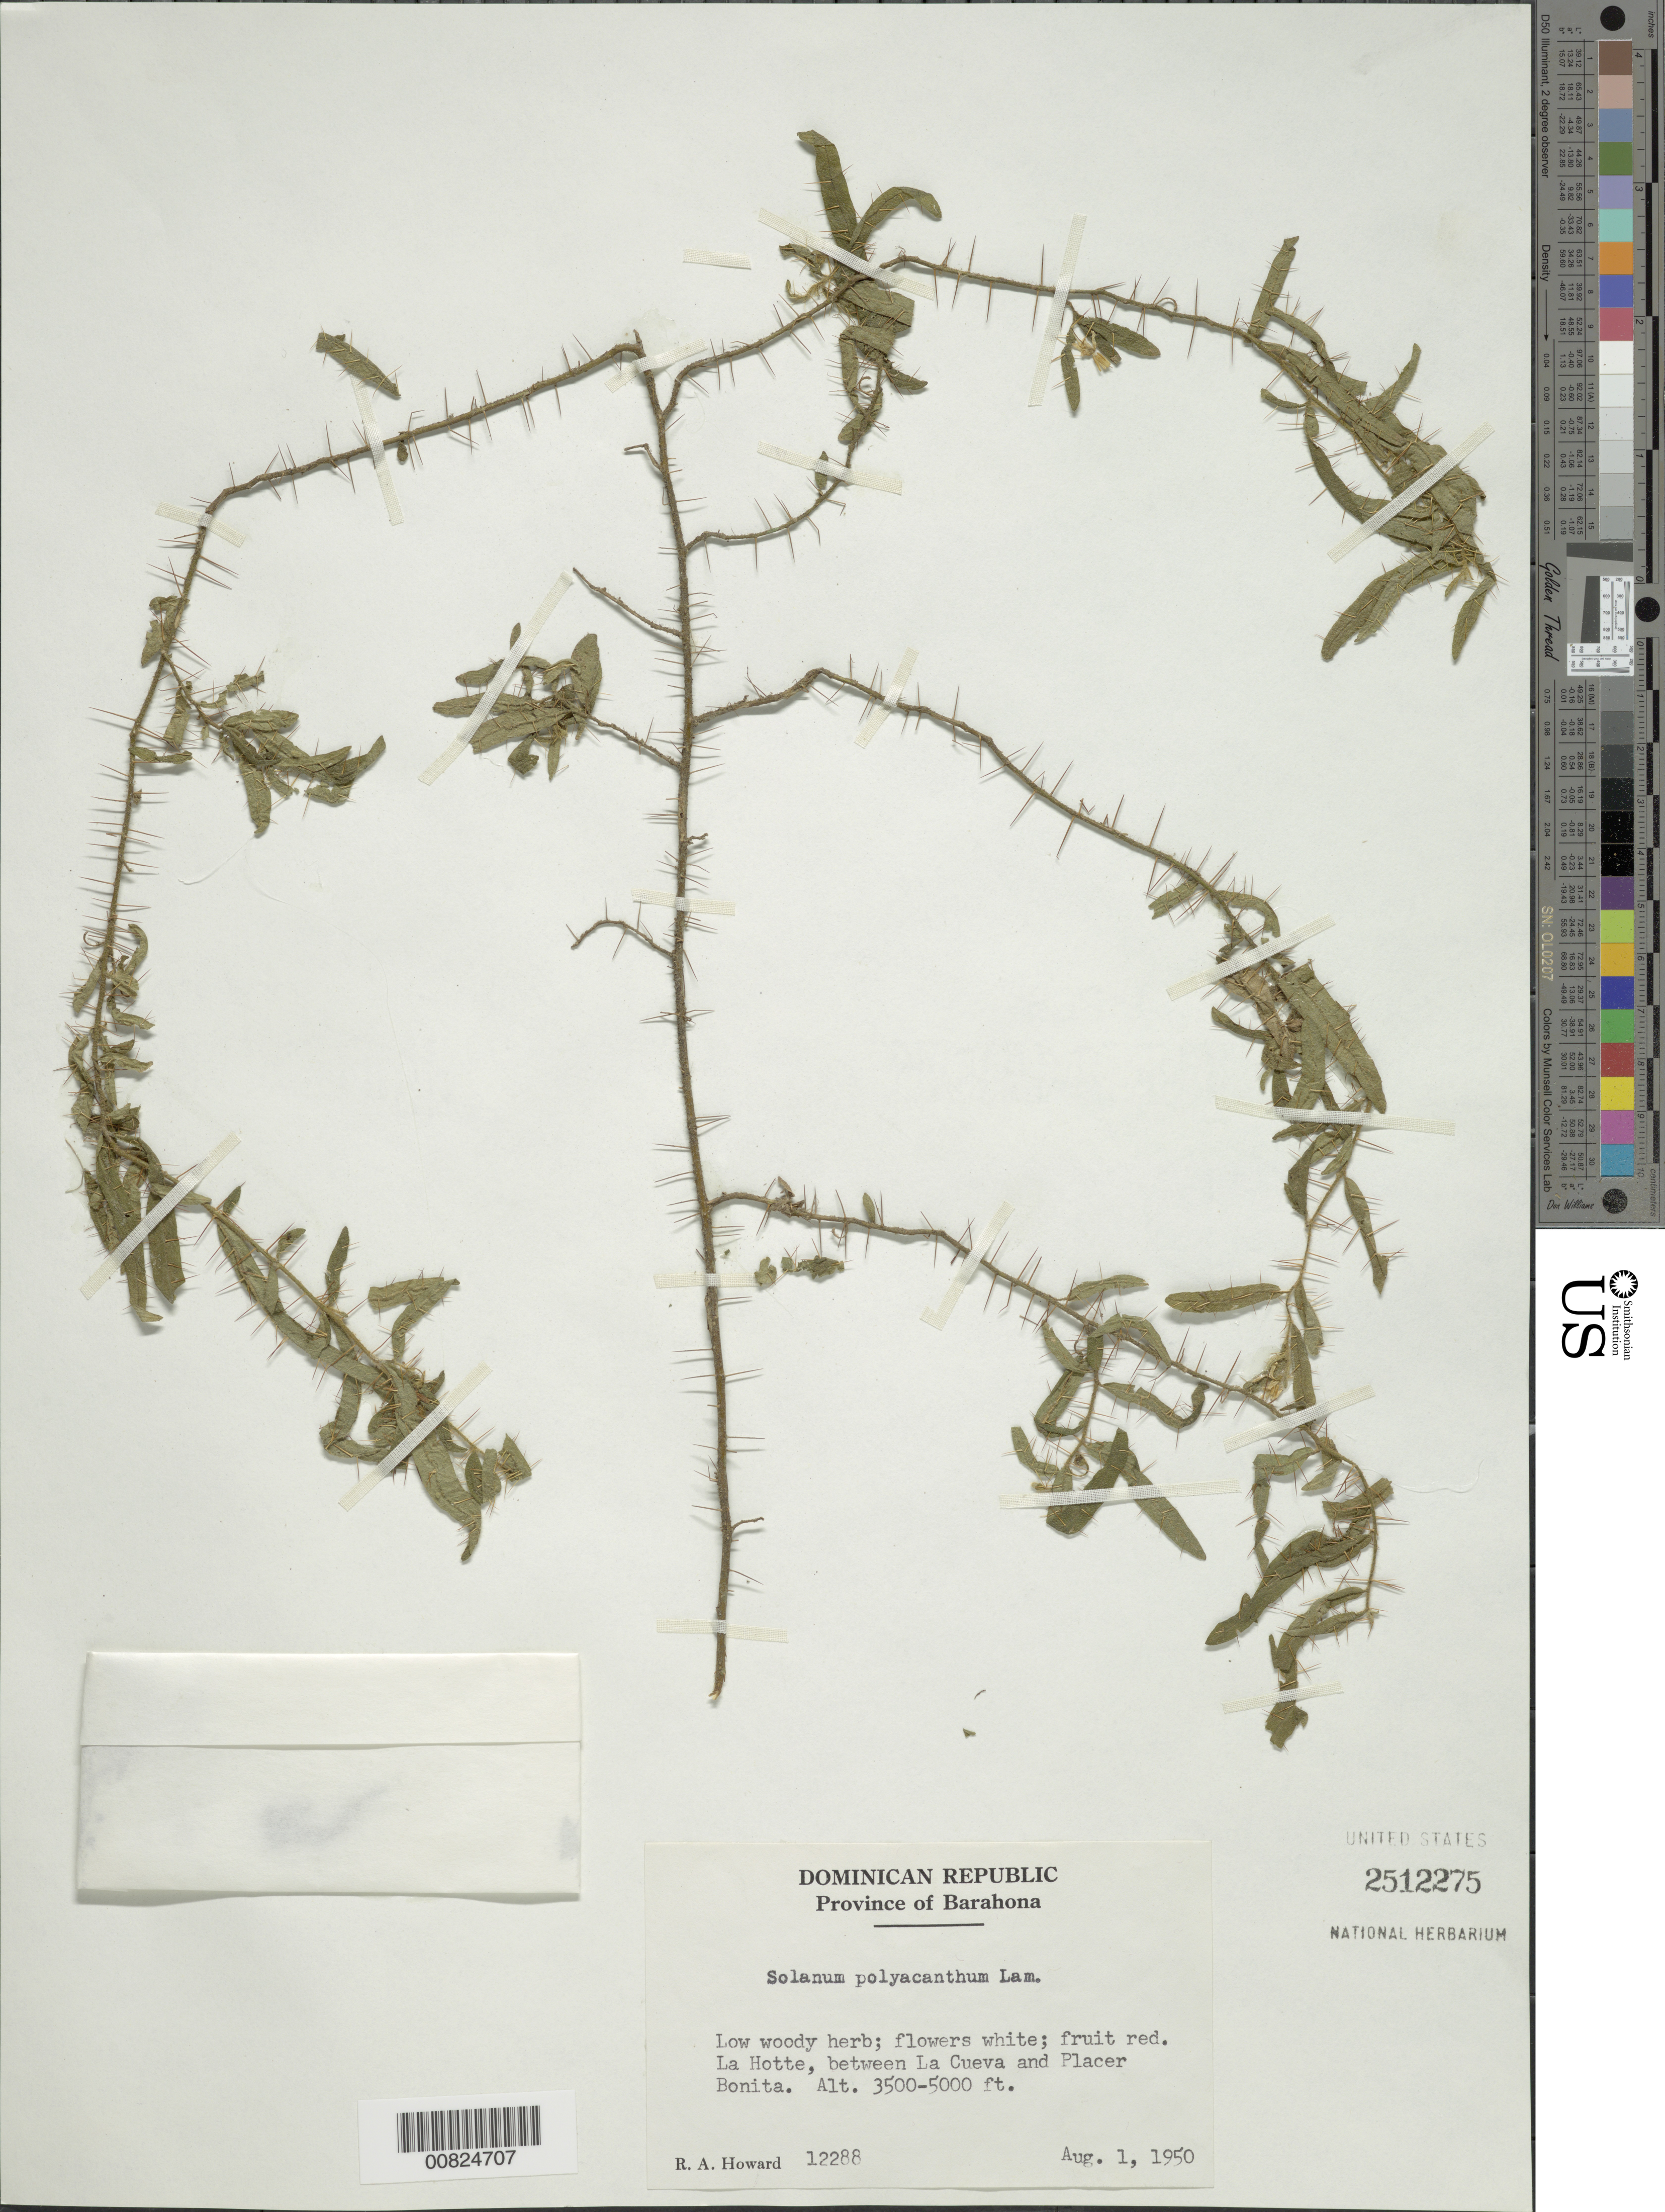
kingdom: Plantae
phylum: Tracheophyta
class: Magnoliopsida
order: Solanales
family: Solanaceae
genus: Solanum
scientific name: Solanum polycanthum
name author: Lam.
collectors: R. A. Howard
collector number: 12288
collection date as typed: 01 Aug 1950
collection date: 1950-08-01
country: Dominican Republic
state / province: Barahona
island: Hispaniola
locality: La Hotte, between La Cueva and Placer Bonita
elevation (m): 1067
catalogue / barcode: US 2512275